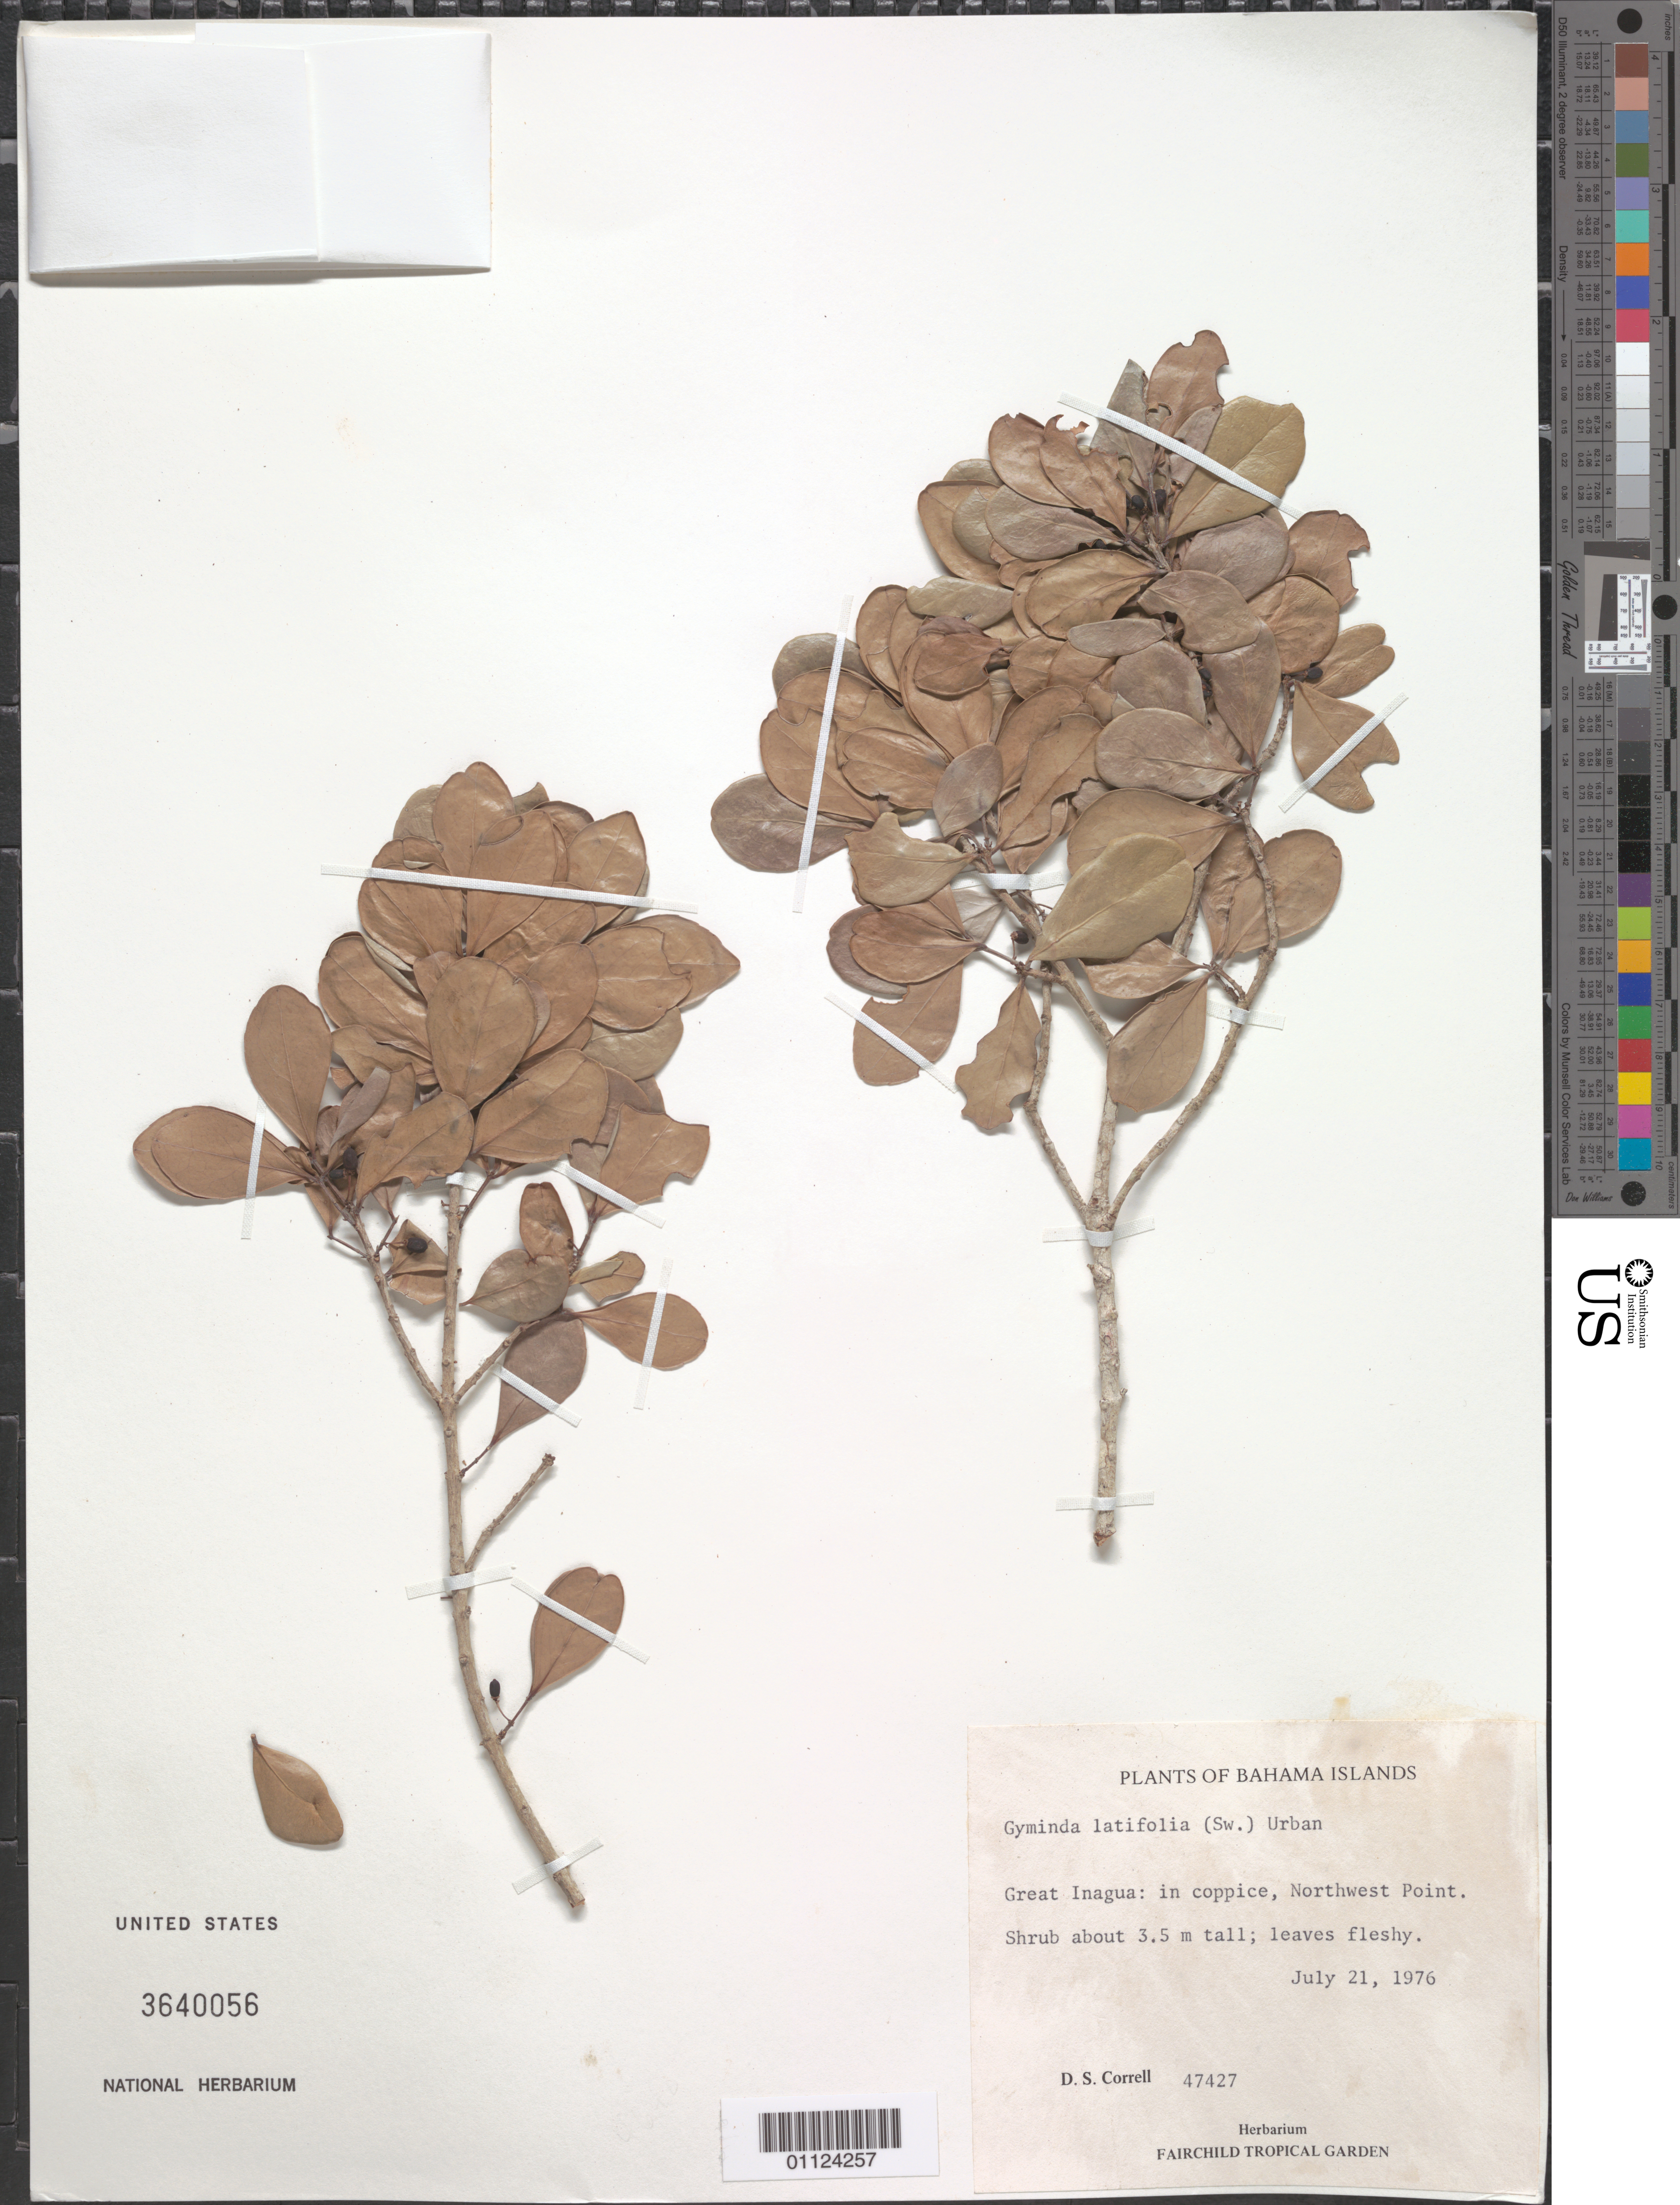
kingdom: Plantae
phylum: Tracheophyta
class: Magnoliopsida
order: Celastrales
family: Celastraceae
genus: Gyminda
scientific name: Gyminda latifolia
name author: (Sw.) Urb.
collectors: D. S. Correll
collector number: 47427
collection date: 1976-07-21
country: Bahamas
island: Great Inagua I.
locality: Northwest Point.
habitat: In coppice.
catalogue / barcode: US 3640056